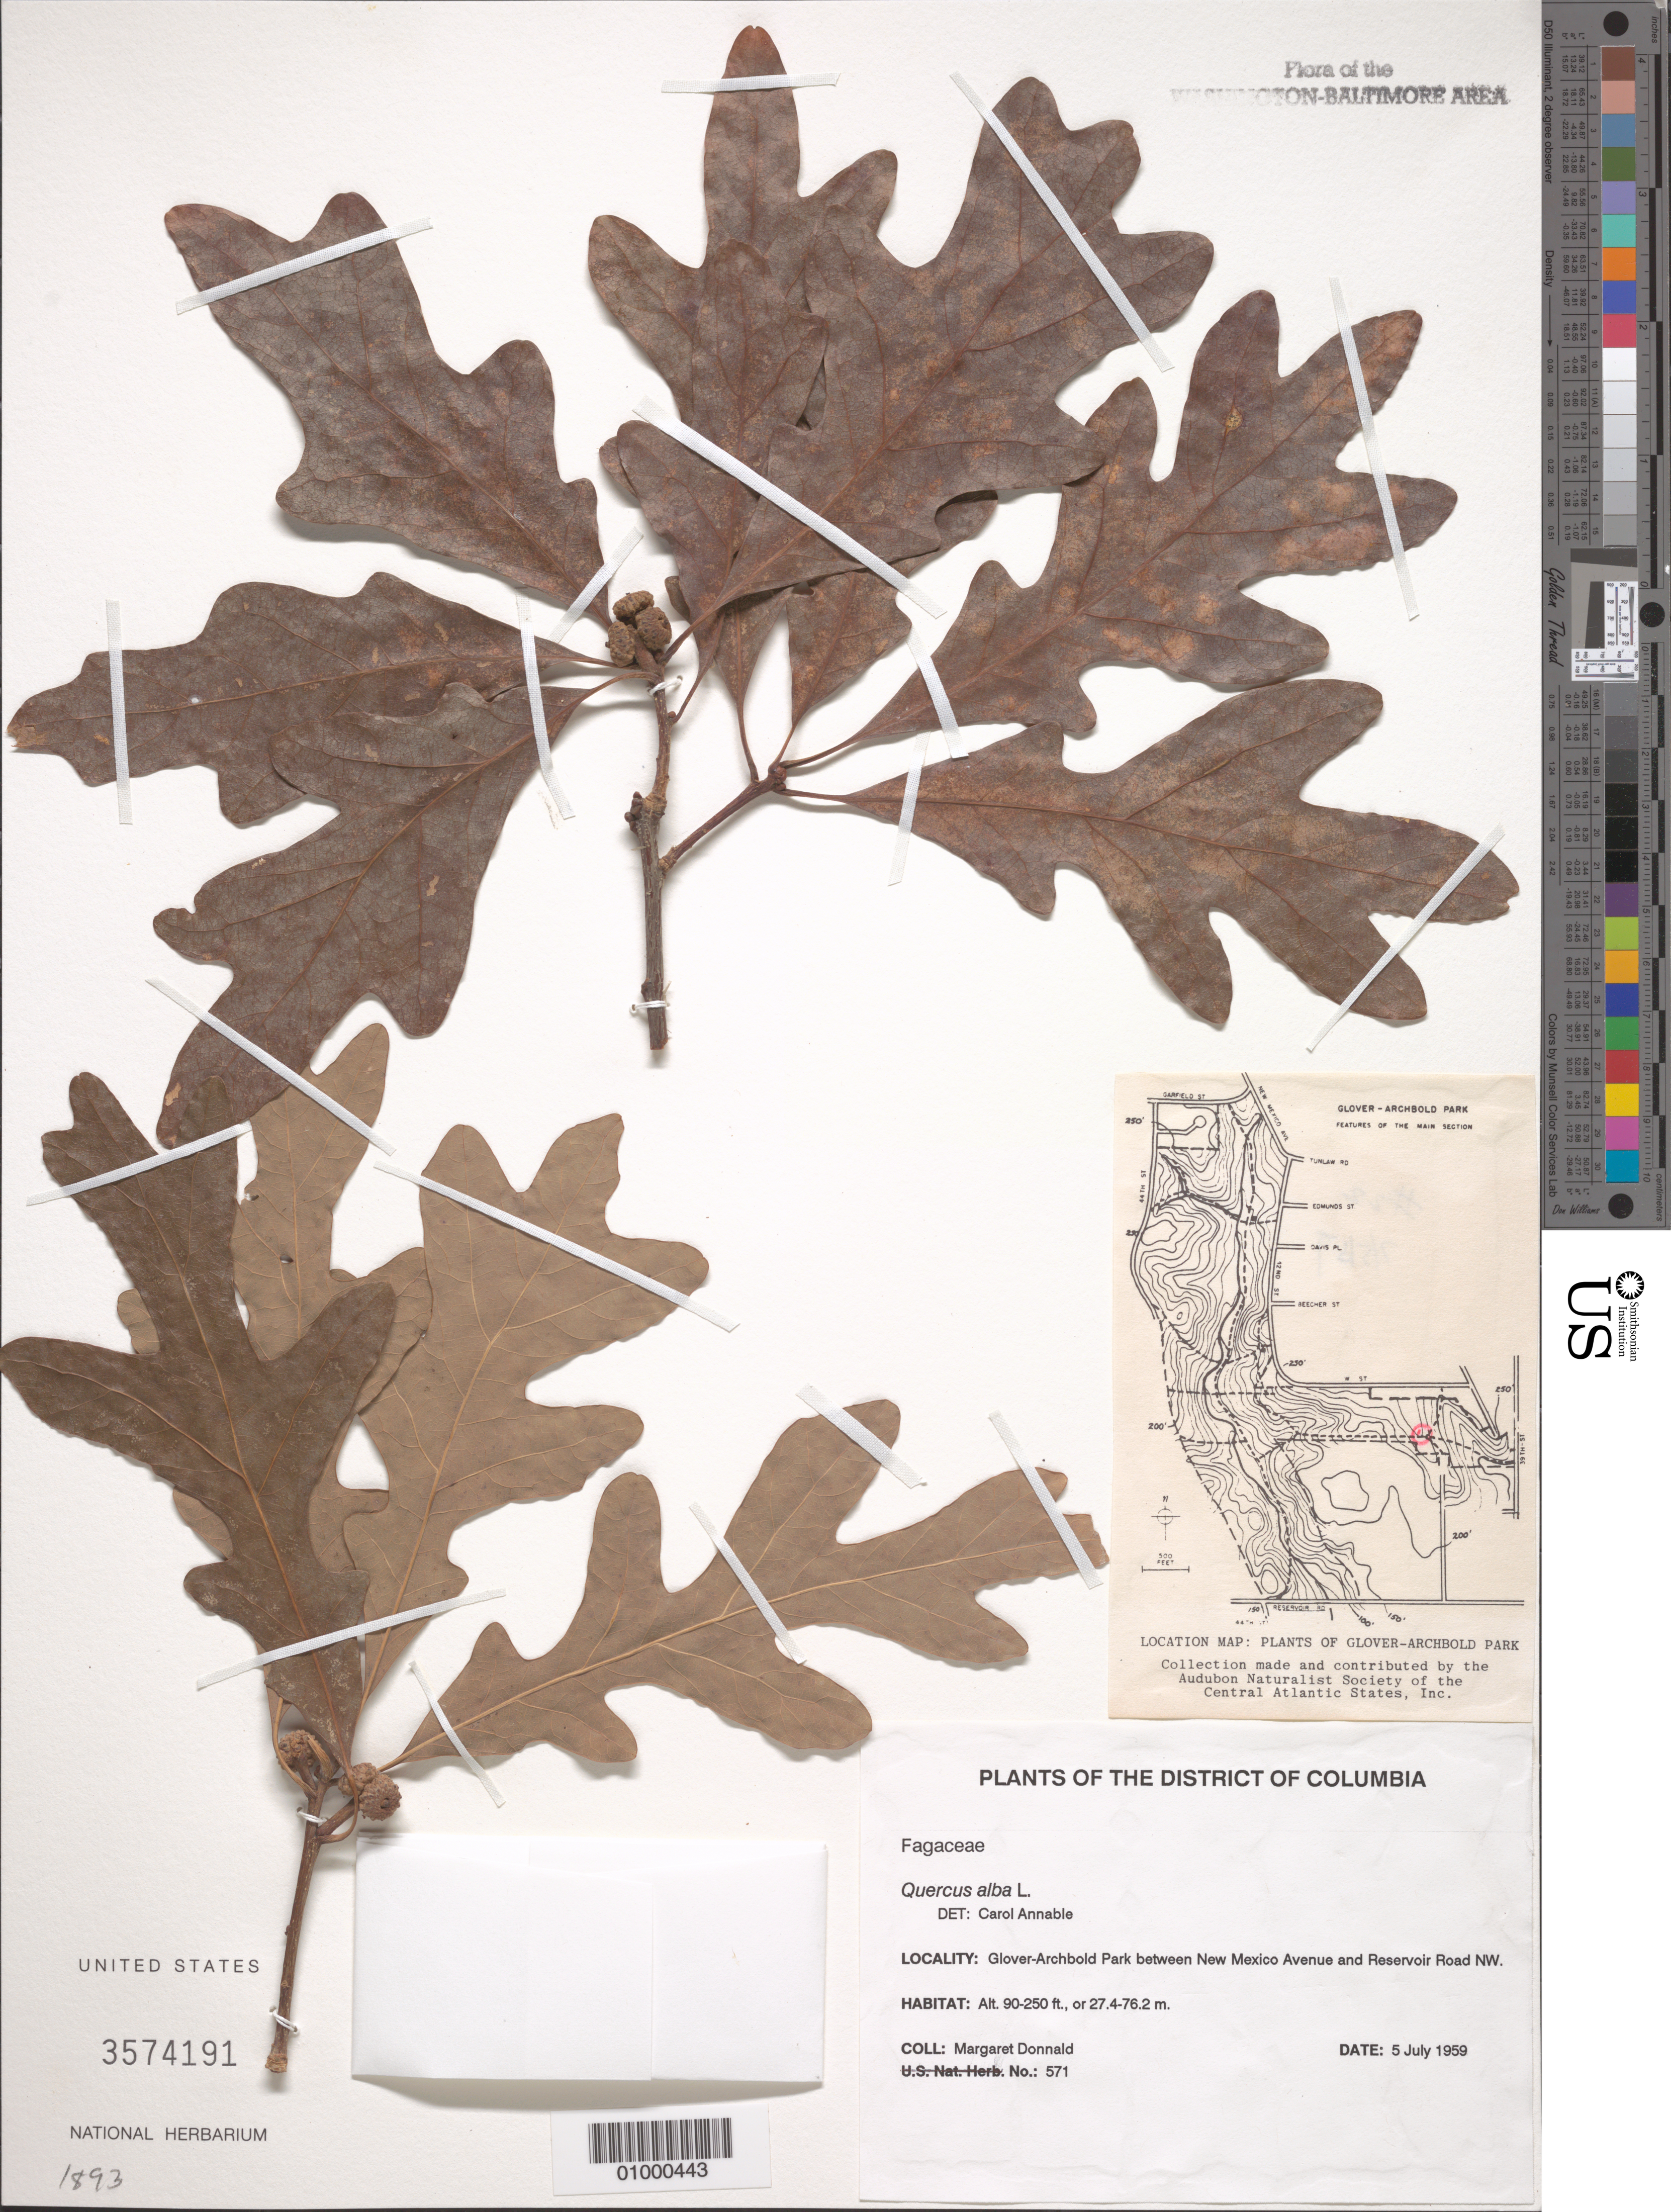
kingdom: Plantae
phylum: Tracheophyta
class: Magnoliopsida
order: Fagales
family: Fagaceae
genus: Quercus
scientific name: Quercus alba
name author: L.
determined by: Annable, C. R.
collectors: M. Donnald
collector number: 571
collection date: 1958-07-05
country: United States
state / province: District of Columbia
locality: Glover-Archbold Park between New Mexico Avenue and Reservoir Road NW.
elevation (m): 27.4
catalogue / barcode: US 3574191